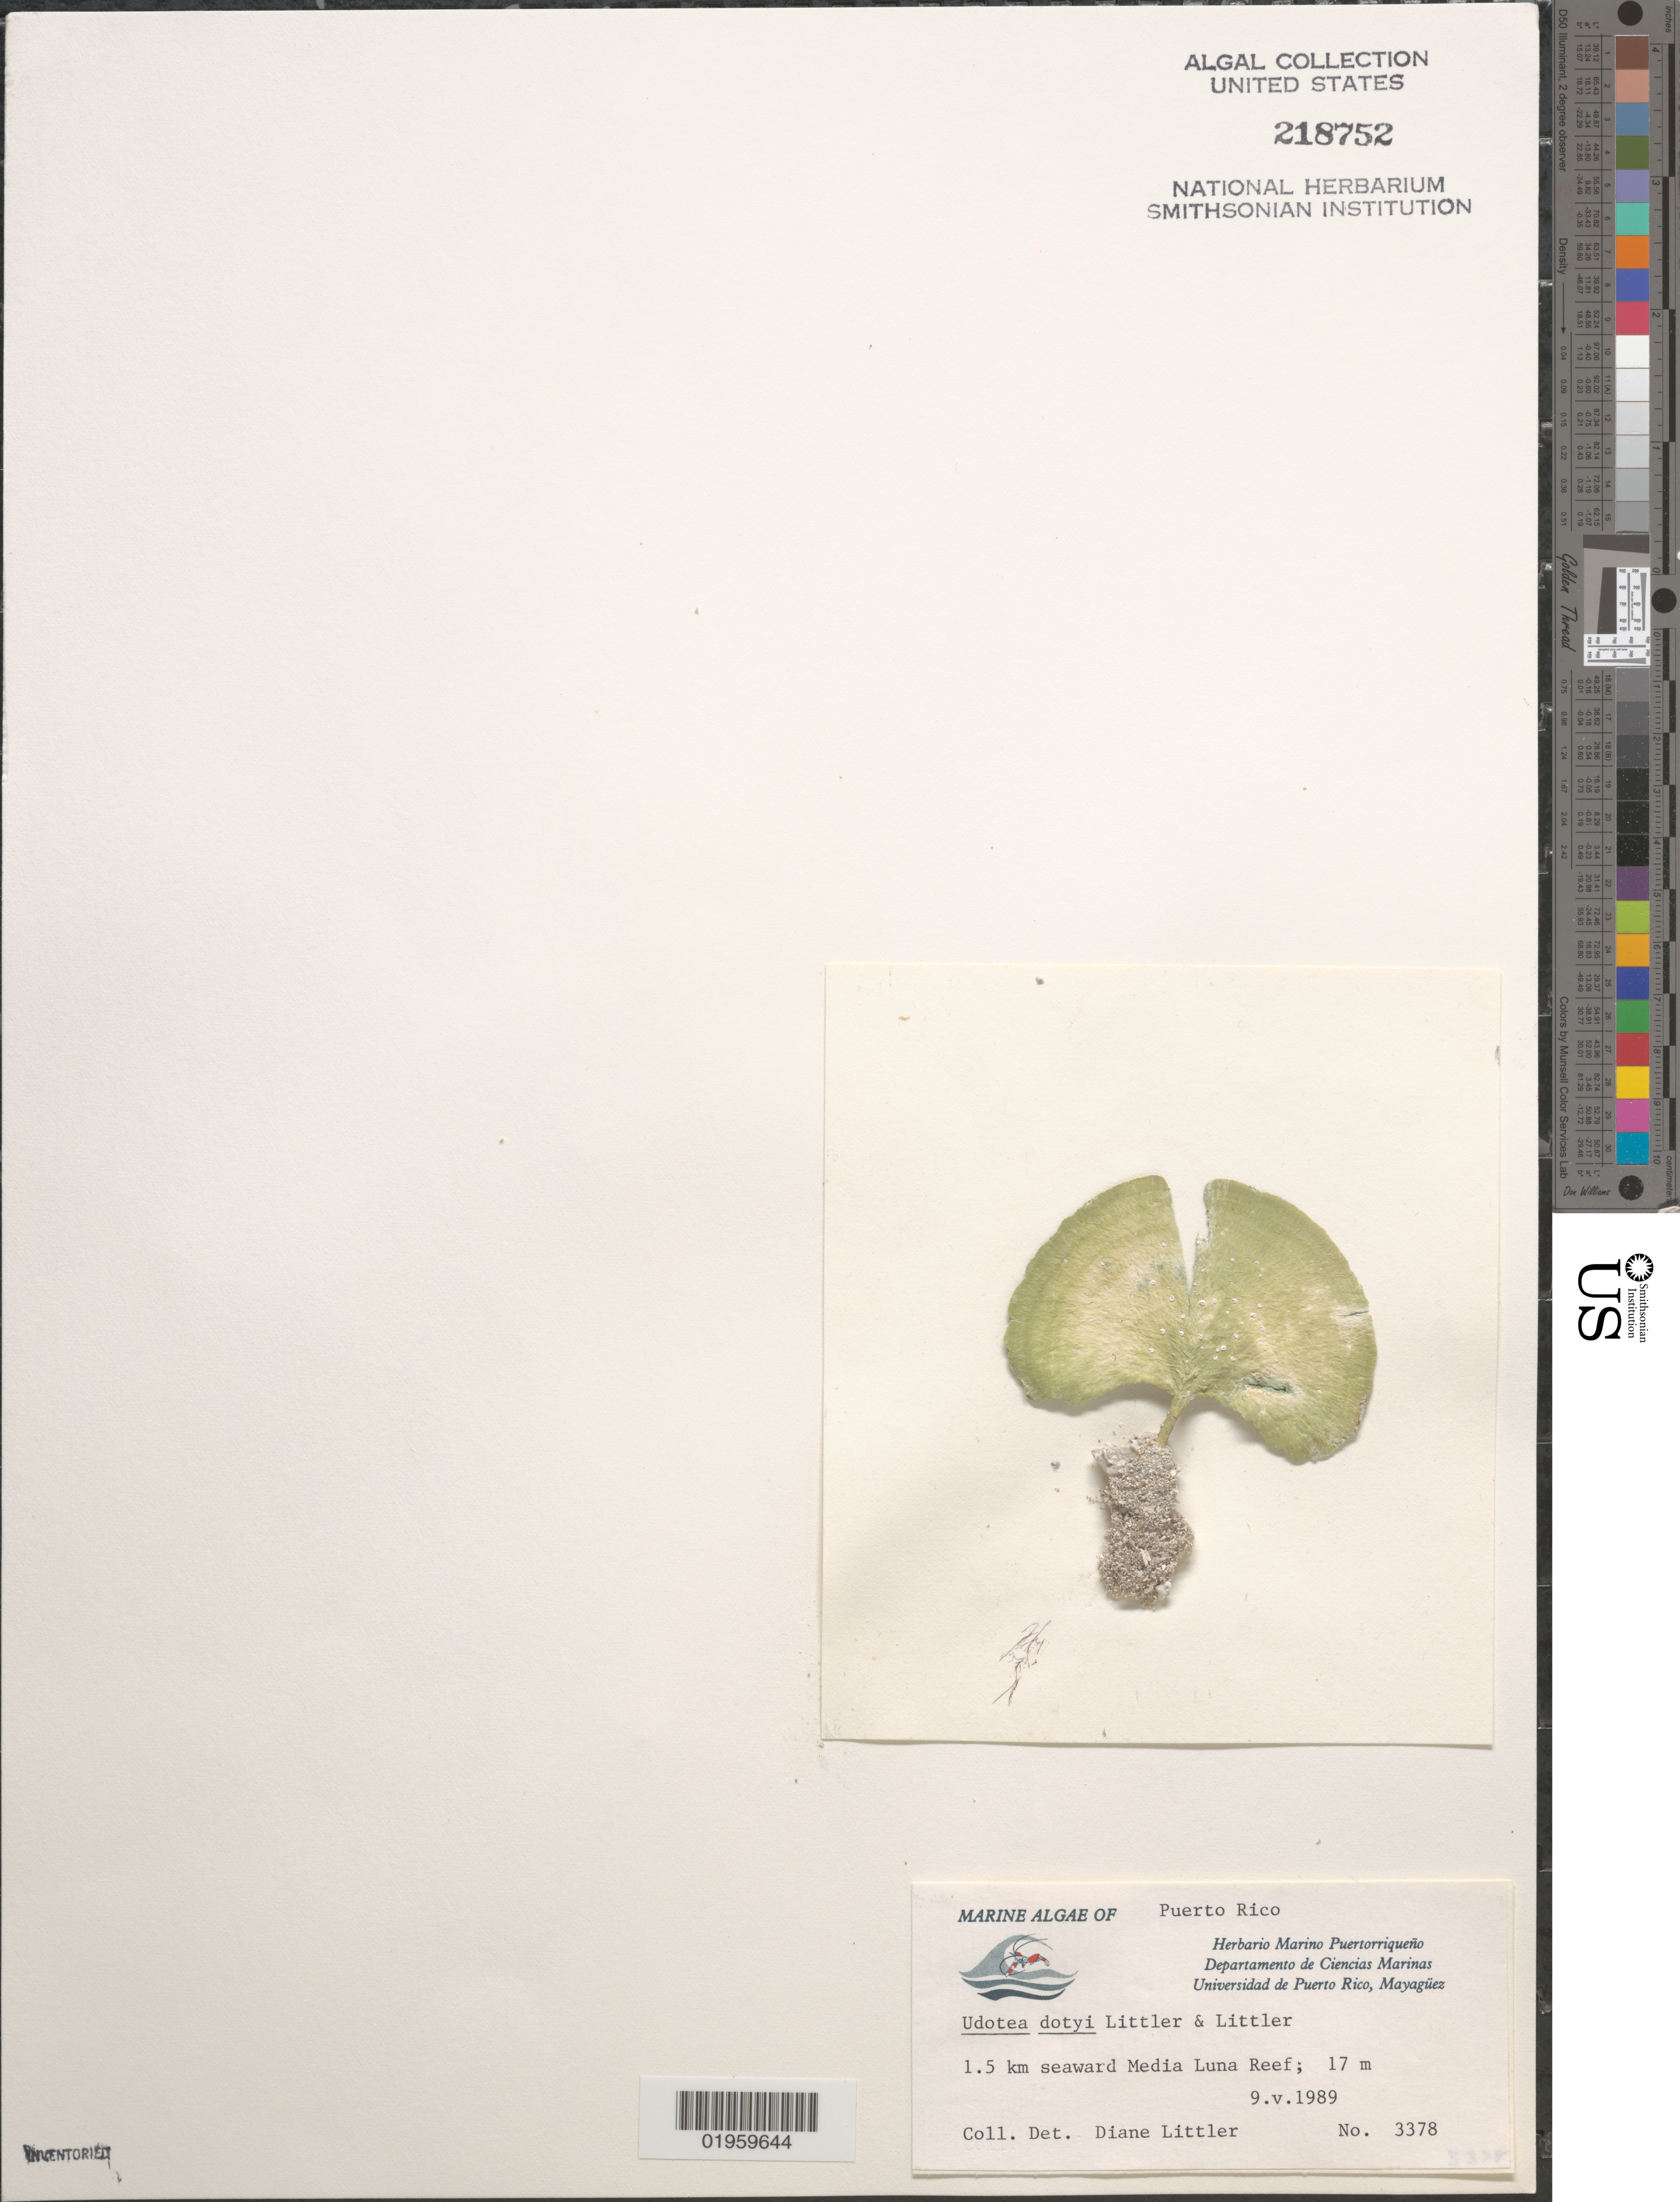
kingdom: Plantae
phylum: Chlorophyta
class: Ulvophyceae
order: Bryopsidales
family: Udoteaceae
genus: Udotea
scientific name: Udotea dotyi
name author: D.S. Littler & Littler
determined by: Littler, D. S.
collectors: D. S. Littler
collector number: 3378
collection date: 1989-05-09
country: Puerto Rico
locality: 1.5 km seaward Media Luna Reef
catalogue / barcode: US 218752